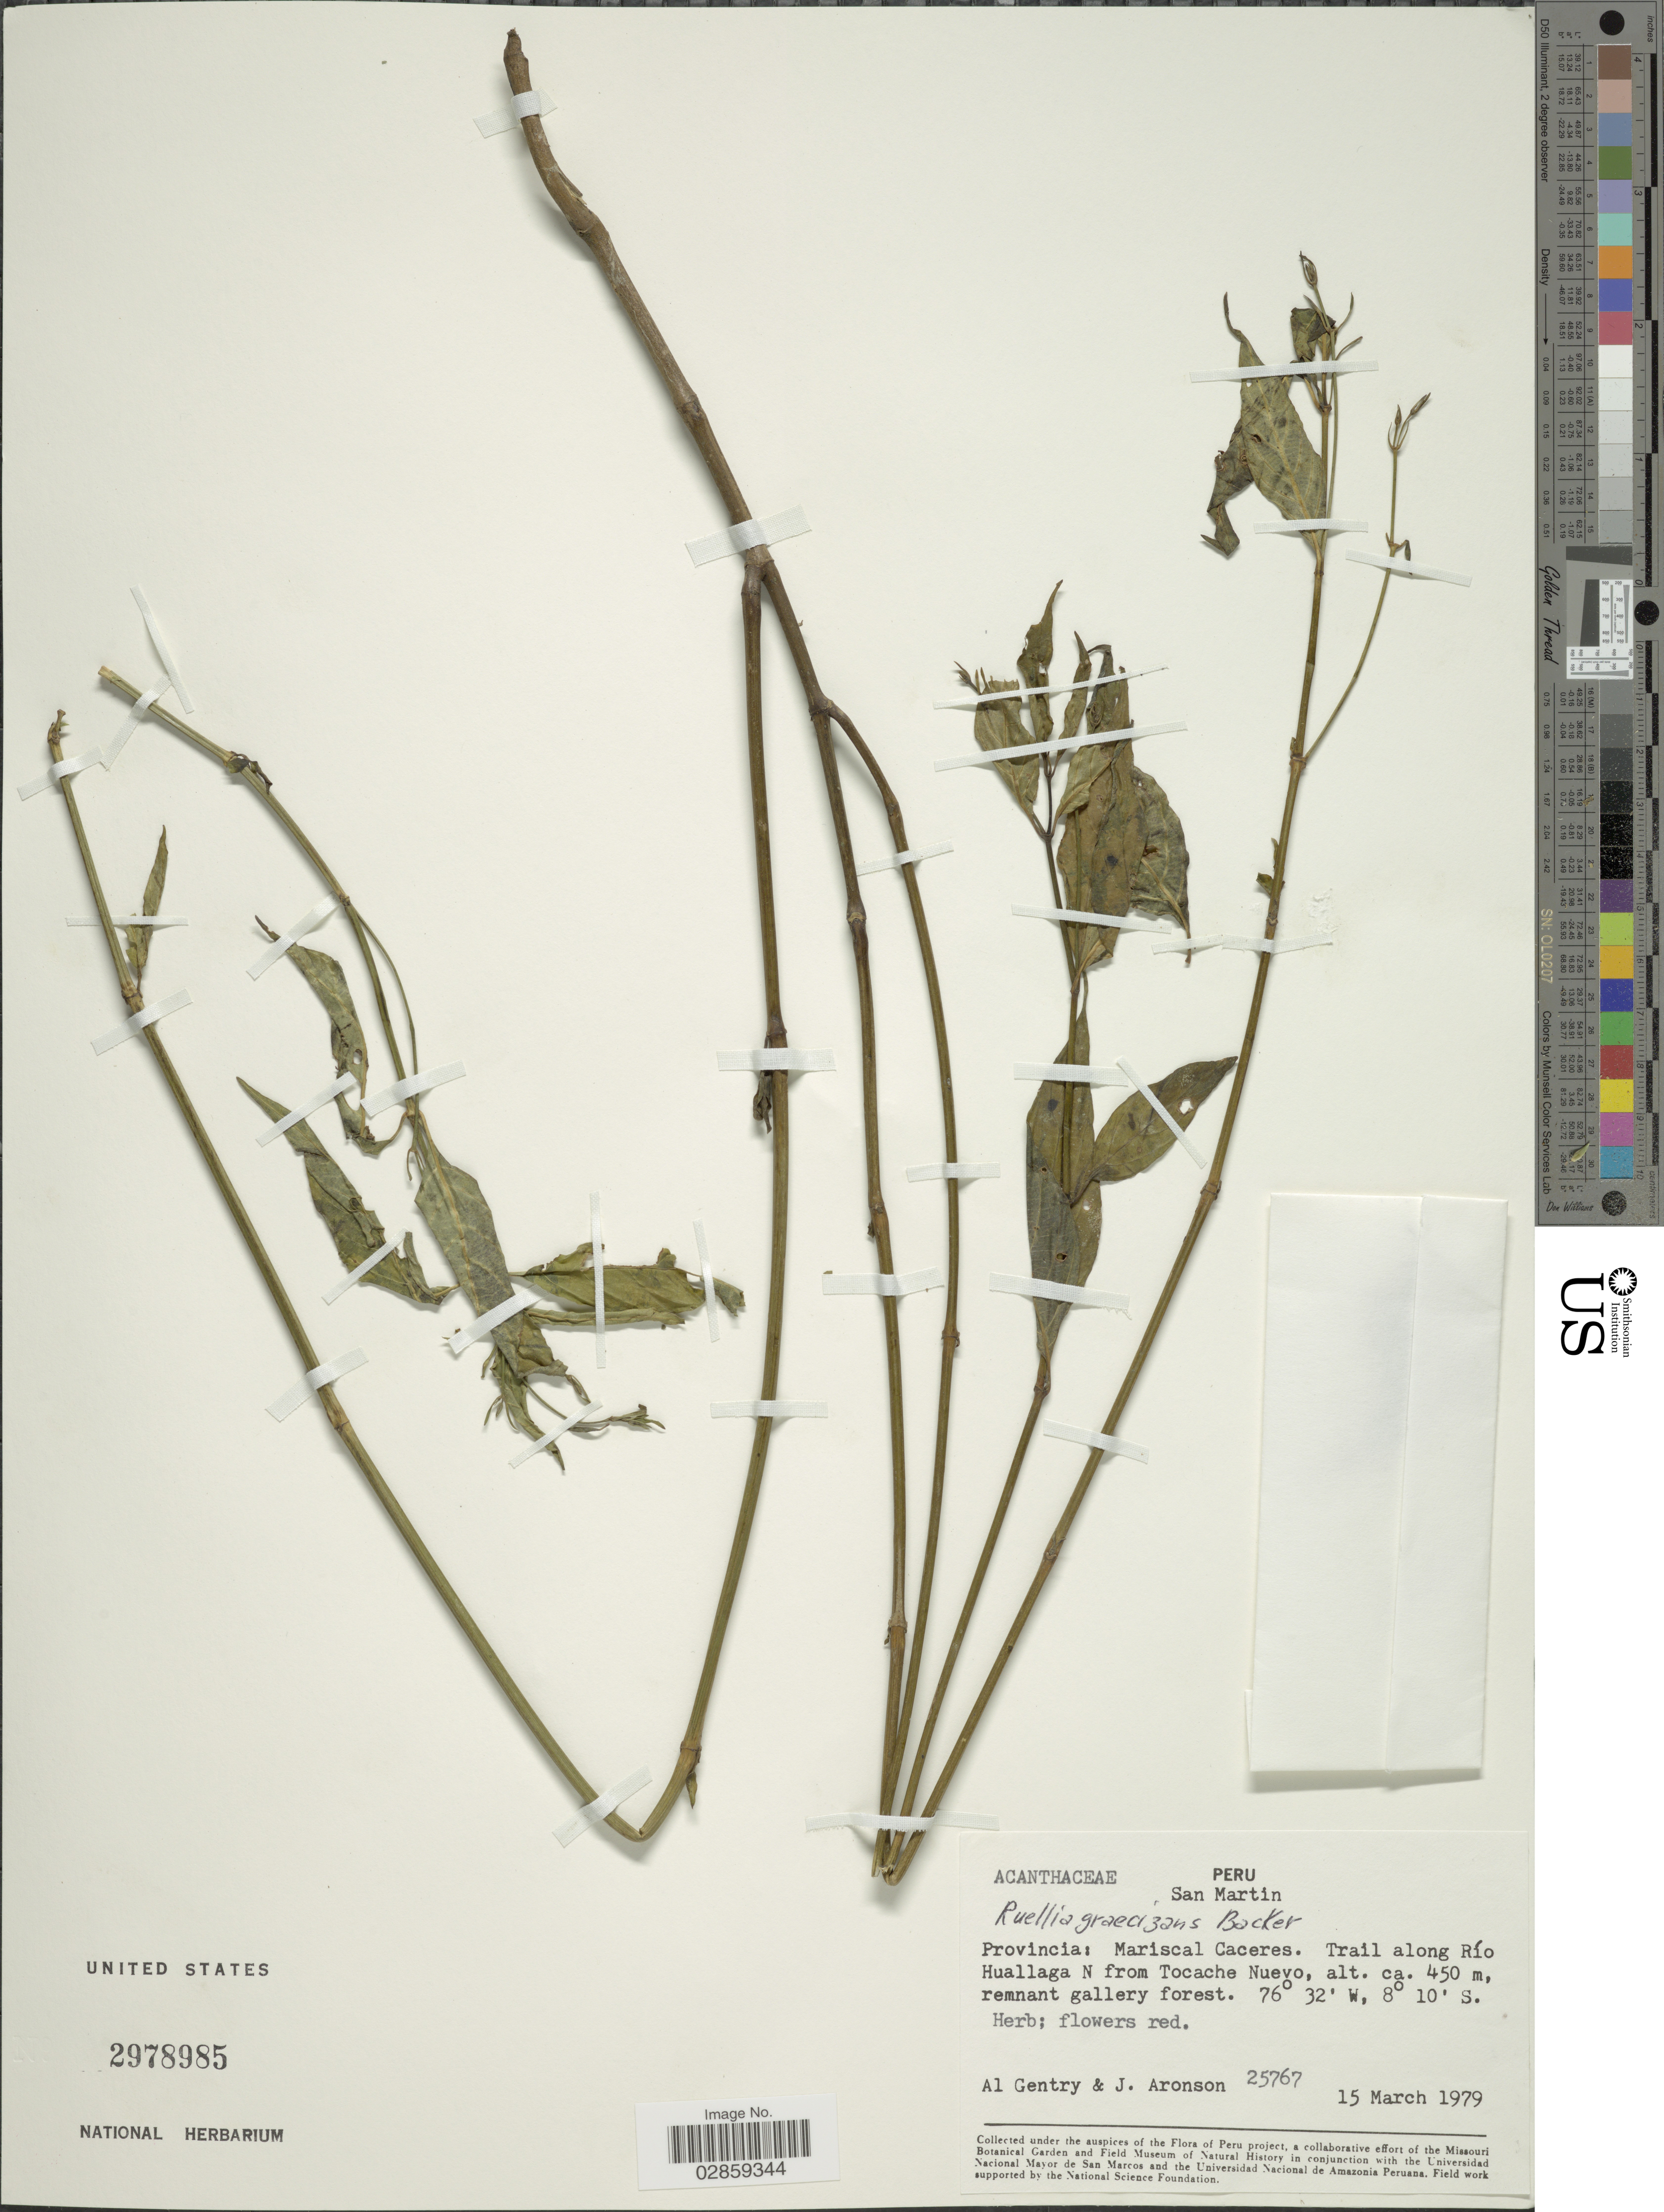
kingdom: Plantae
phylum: Tracheophyta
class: Magnoliopsida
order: Lamiales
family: Acanthaceae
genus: Ruellia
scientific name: Ruellia brevifolia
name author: (Pohl) C. Ezcurra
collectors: A. H. Gentry & J. Aronson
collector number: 25767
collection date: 1979-03-15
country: Peru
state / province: San Martín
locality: Provincia: Mariscal Caceres. Trail along Río Huallaga N from Tocache Nuevo.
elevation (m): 450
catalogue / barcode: US 2978985